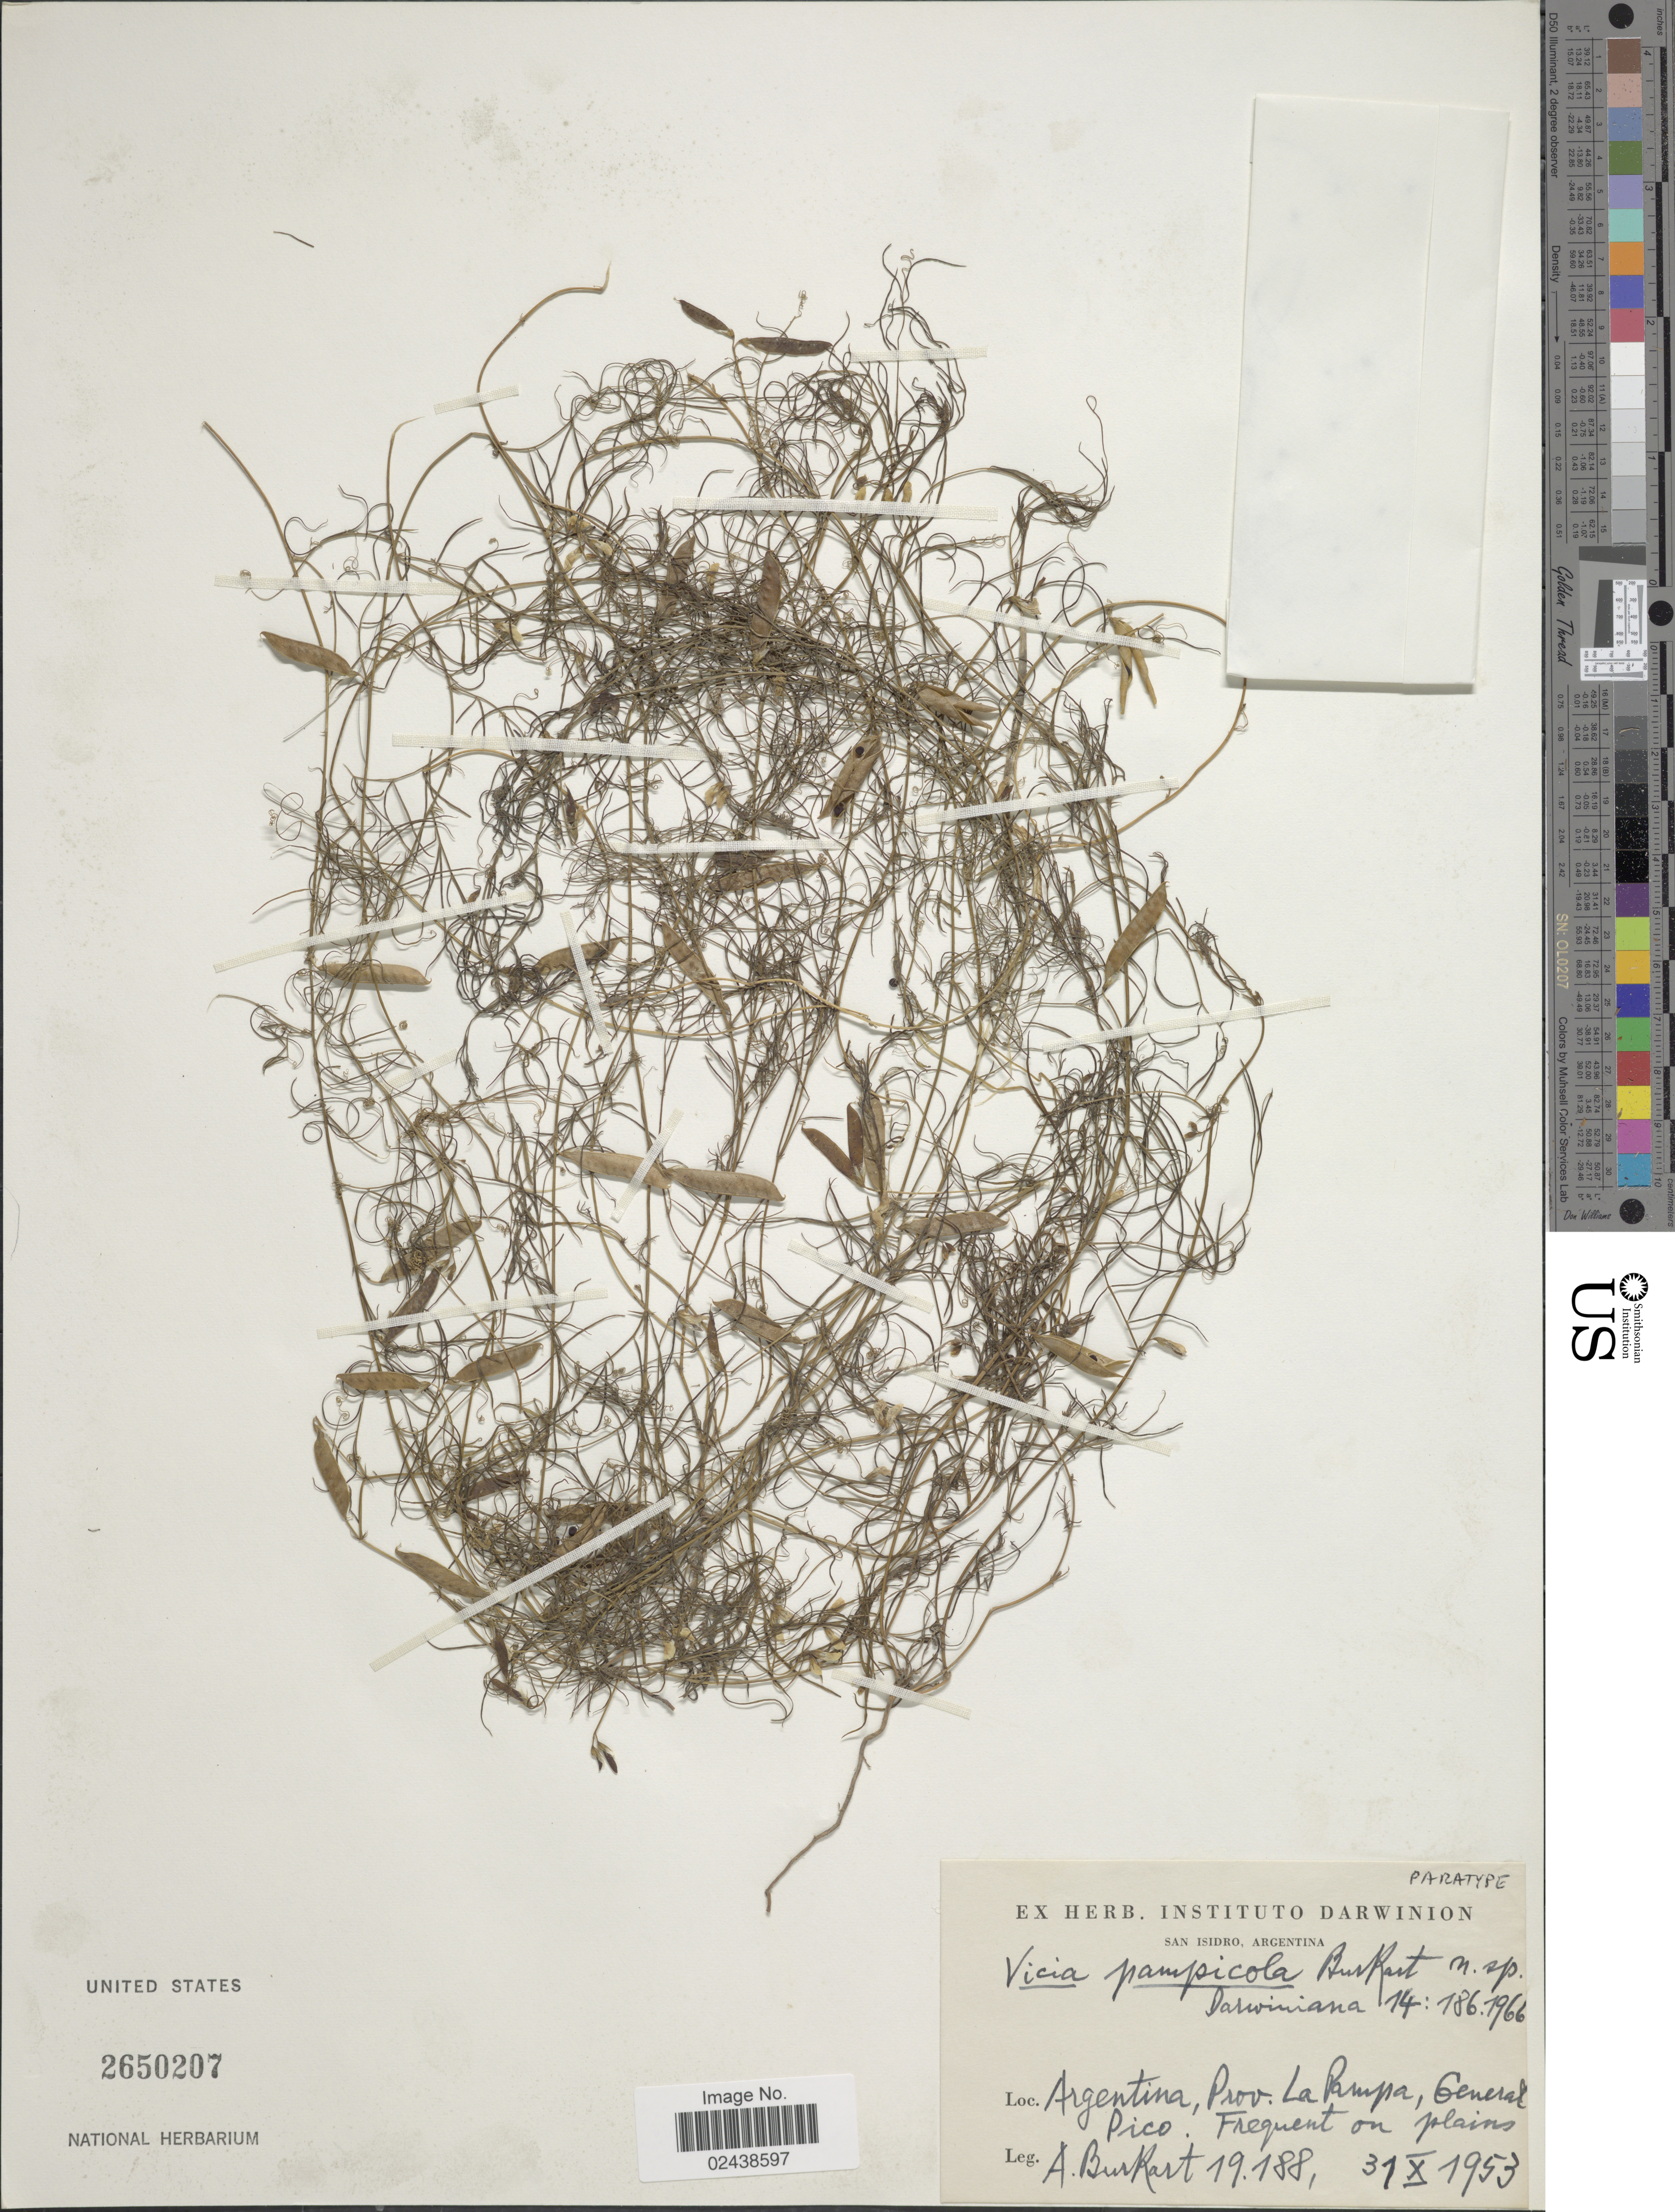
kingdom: Plantae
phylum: Tracheophyta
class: Magnoliopsida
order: Fabales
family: Fabaceae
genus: Vicia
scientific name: Vicia pampicola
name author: Burkart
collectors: A. E. Burkart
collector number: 19188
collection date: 1953-10-31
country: Argentina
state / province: La Pampa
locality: General Pico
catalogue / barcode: US 2650207